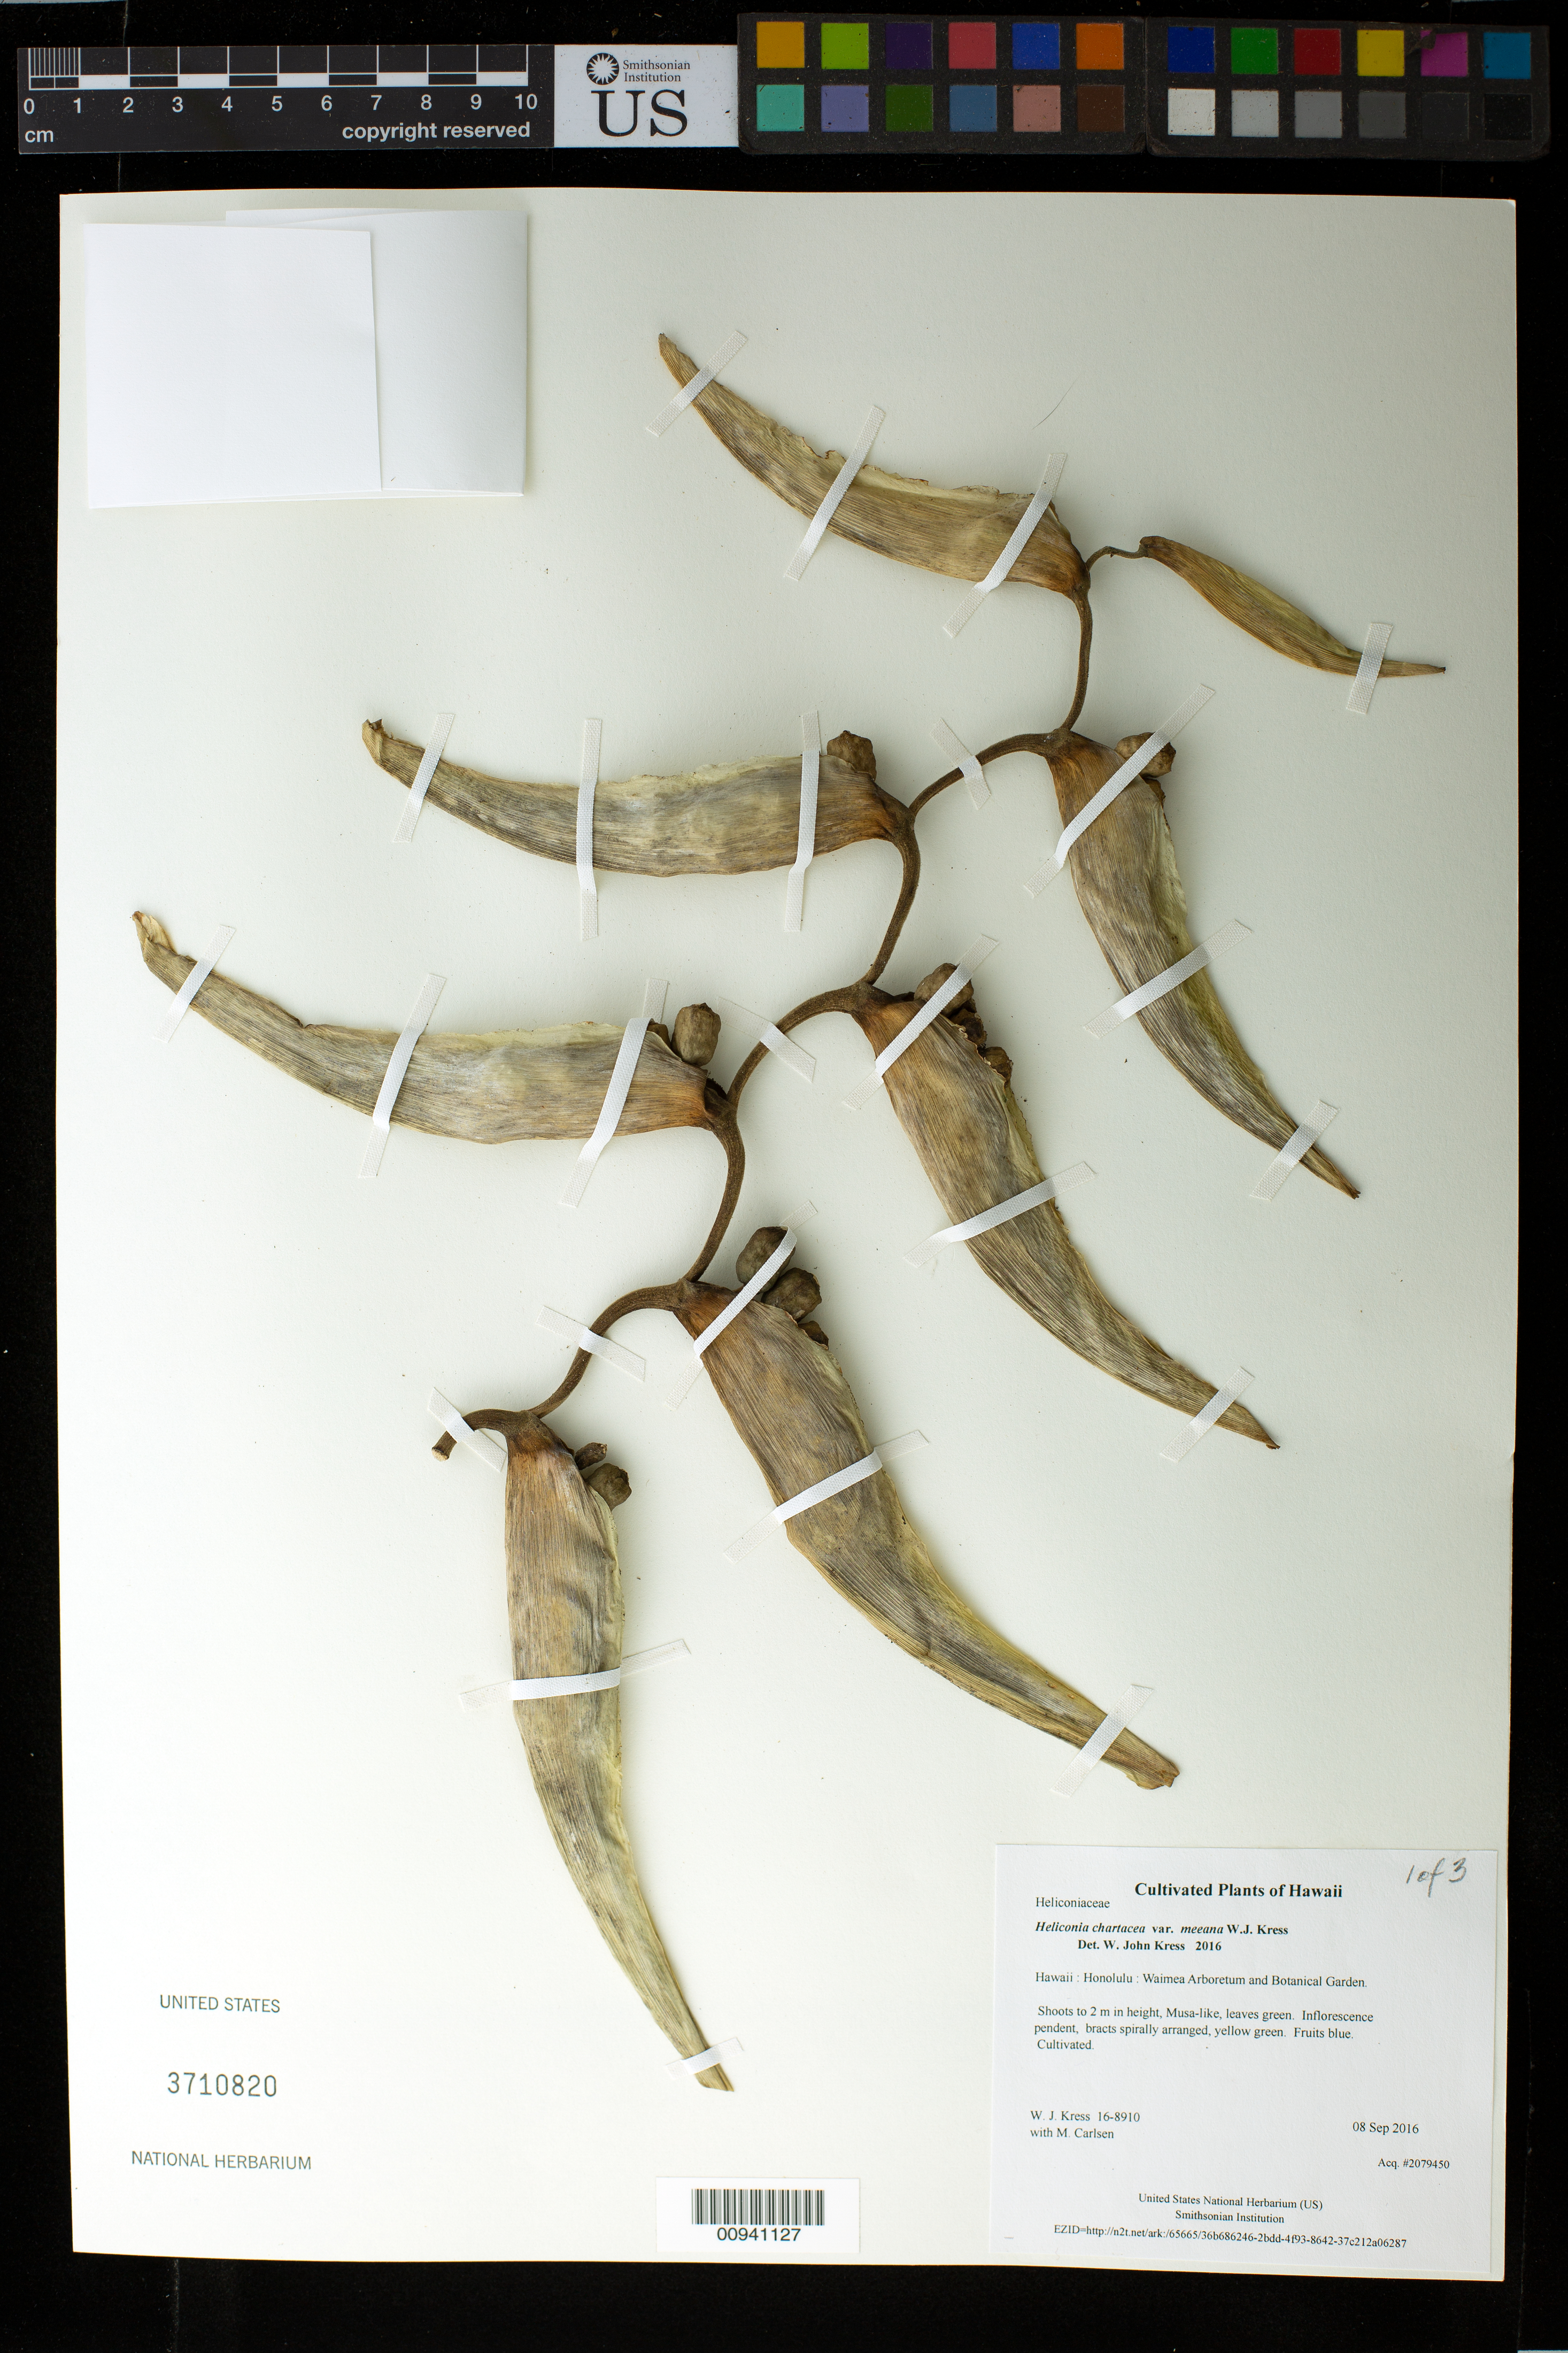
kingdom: Plantae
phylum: Tracheophyta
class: Liliopsida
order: Zingiberales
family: Heliconiaceae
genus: Heliconia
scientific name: Heliconia chartacea var. meeana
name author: W.J. Kress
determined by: Kress, W. J., (US), Smithsonian Institution - National Museum of Natural History (UNITED STATES)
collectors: W. J. Kress & M. M. Carlsen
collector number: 16-8910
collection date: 2016-09-08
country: United States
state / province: Hawaii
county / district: Honolulu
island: Oahu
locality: Waimea Arboretum and Botanical Garden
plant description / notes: Frozen tissue stored in Biorepository at AG5NO11; dried tissue stored at AG5NO12.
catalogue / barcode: US 3710820